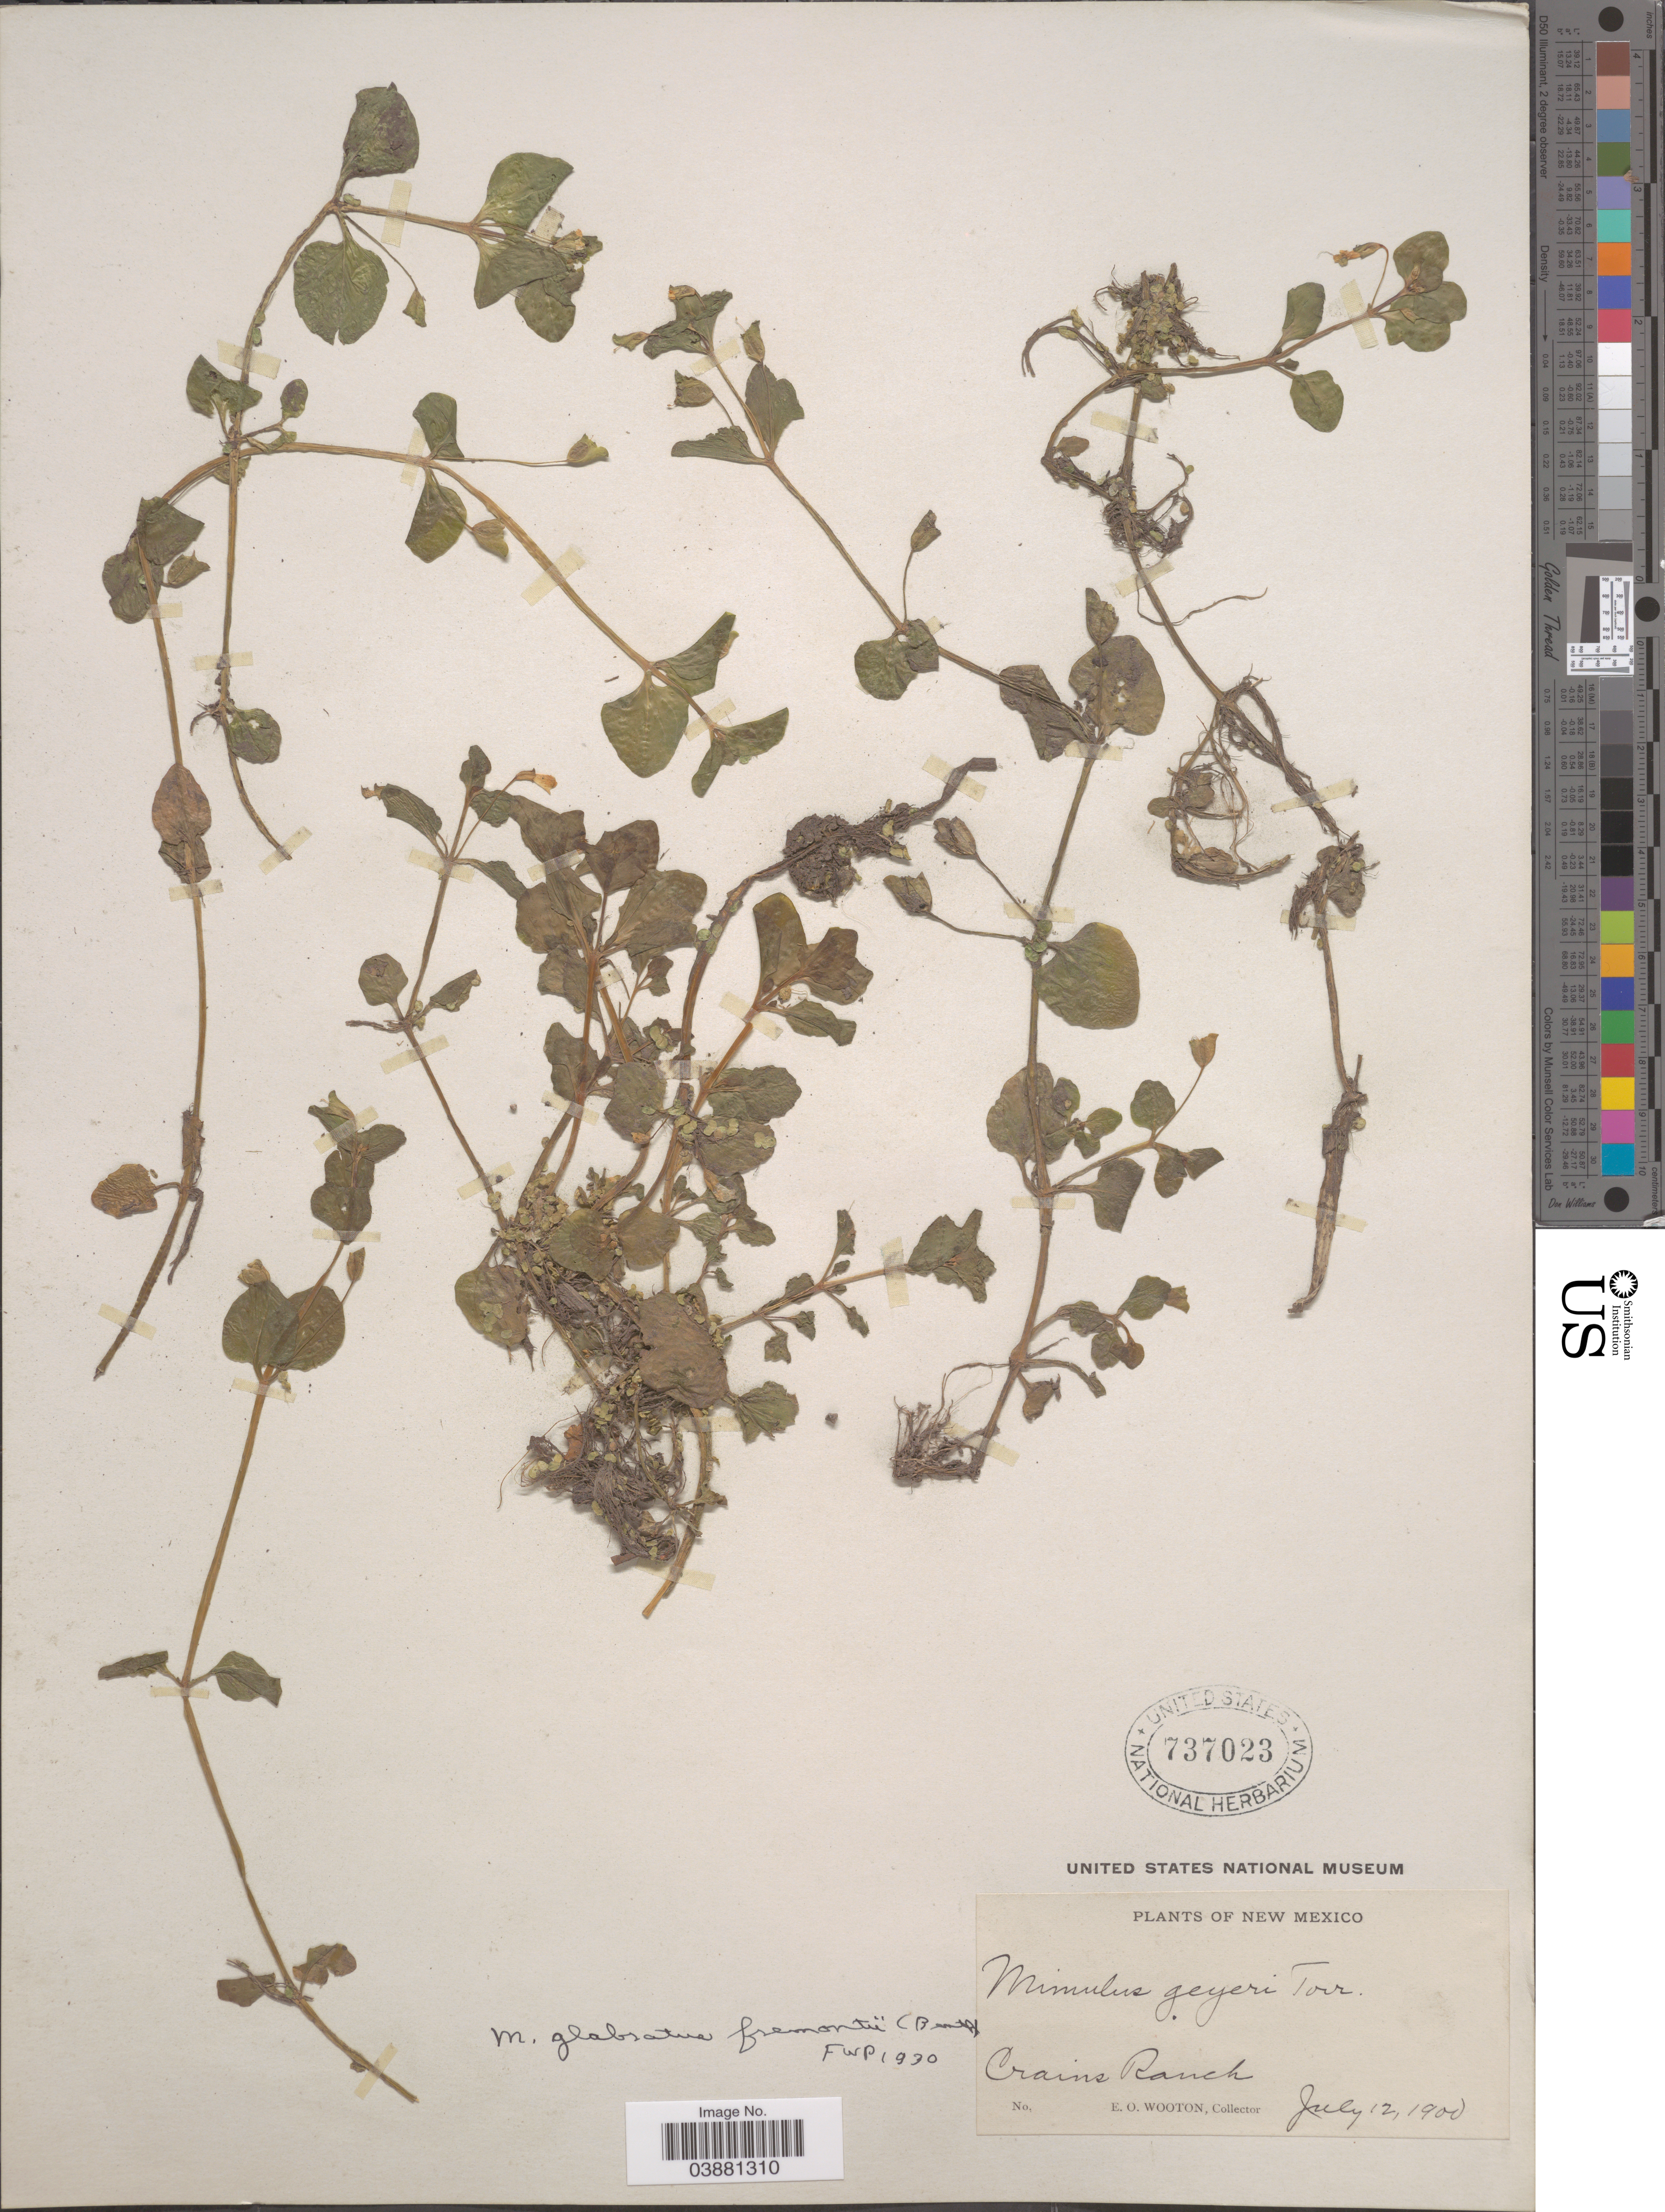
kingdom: Plantae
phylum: Tracheophyta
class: Magnoliopsida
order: Lamiales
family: Phrymaceae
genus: Mimulus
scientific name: Mimulus glabratus var. fremontii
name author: Kunth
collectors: E. O. Wooton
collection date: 1900-07-12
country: United States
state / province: New Mexico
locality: Crains Ranch.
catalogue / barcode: US 737023